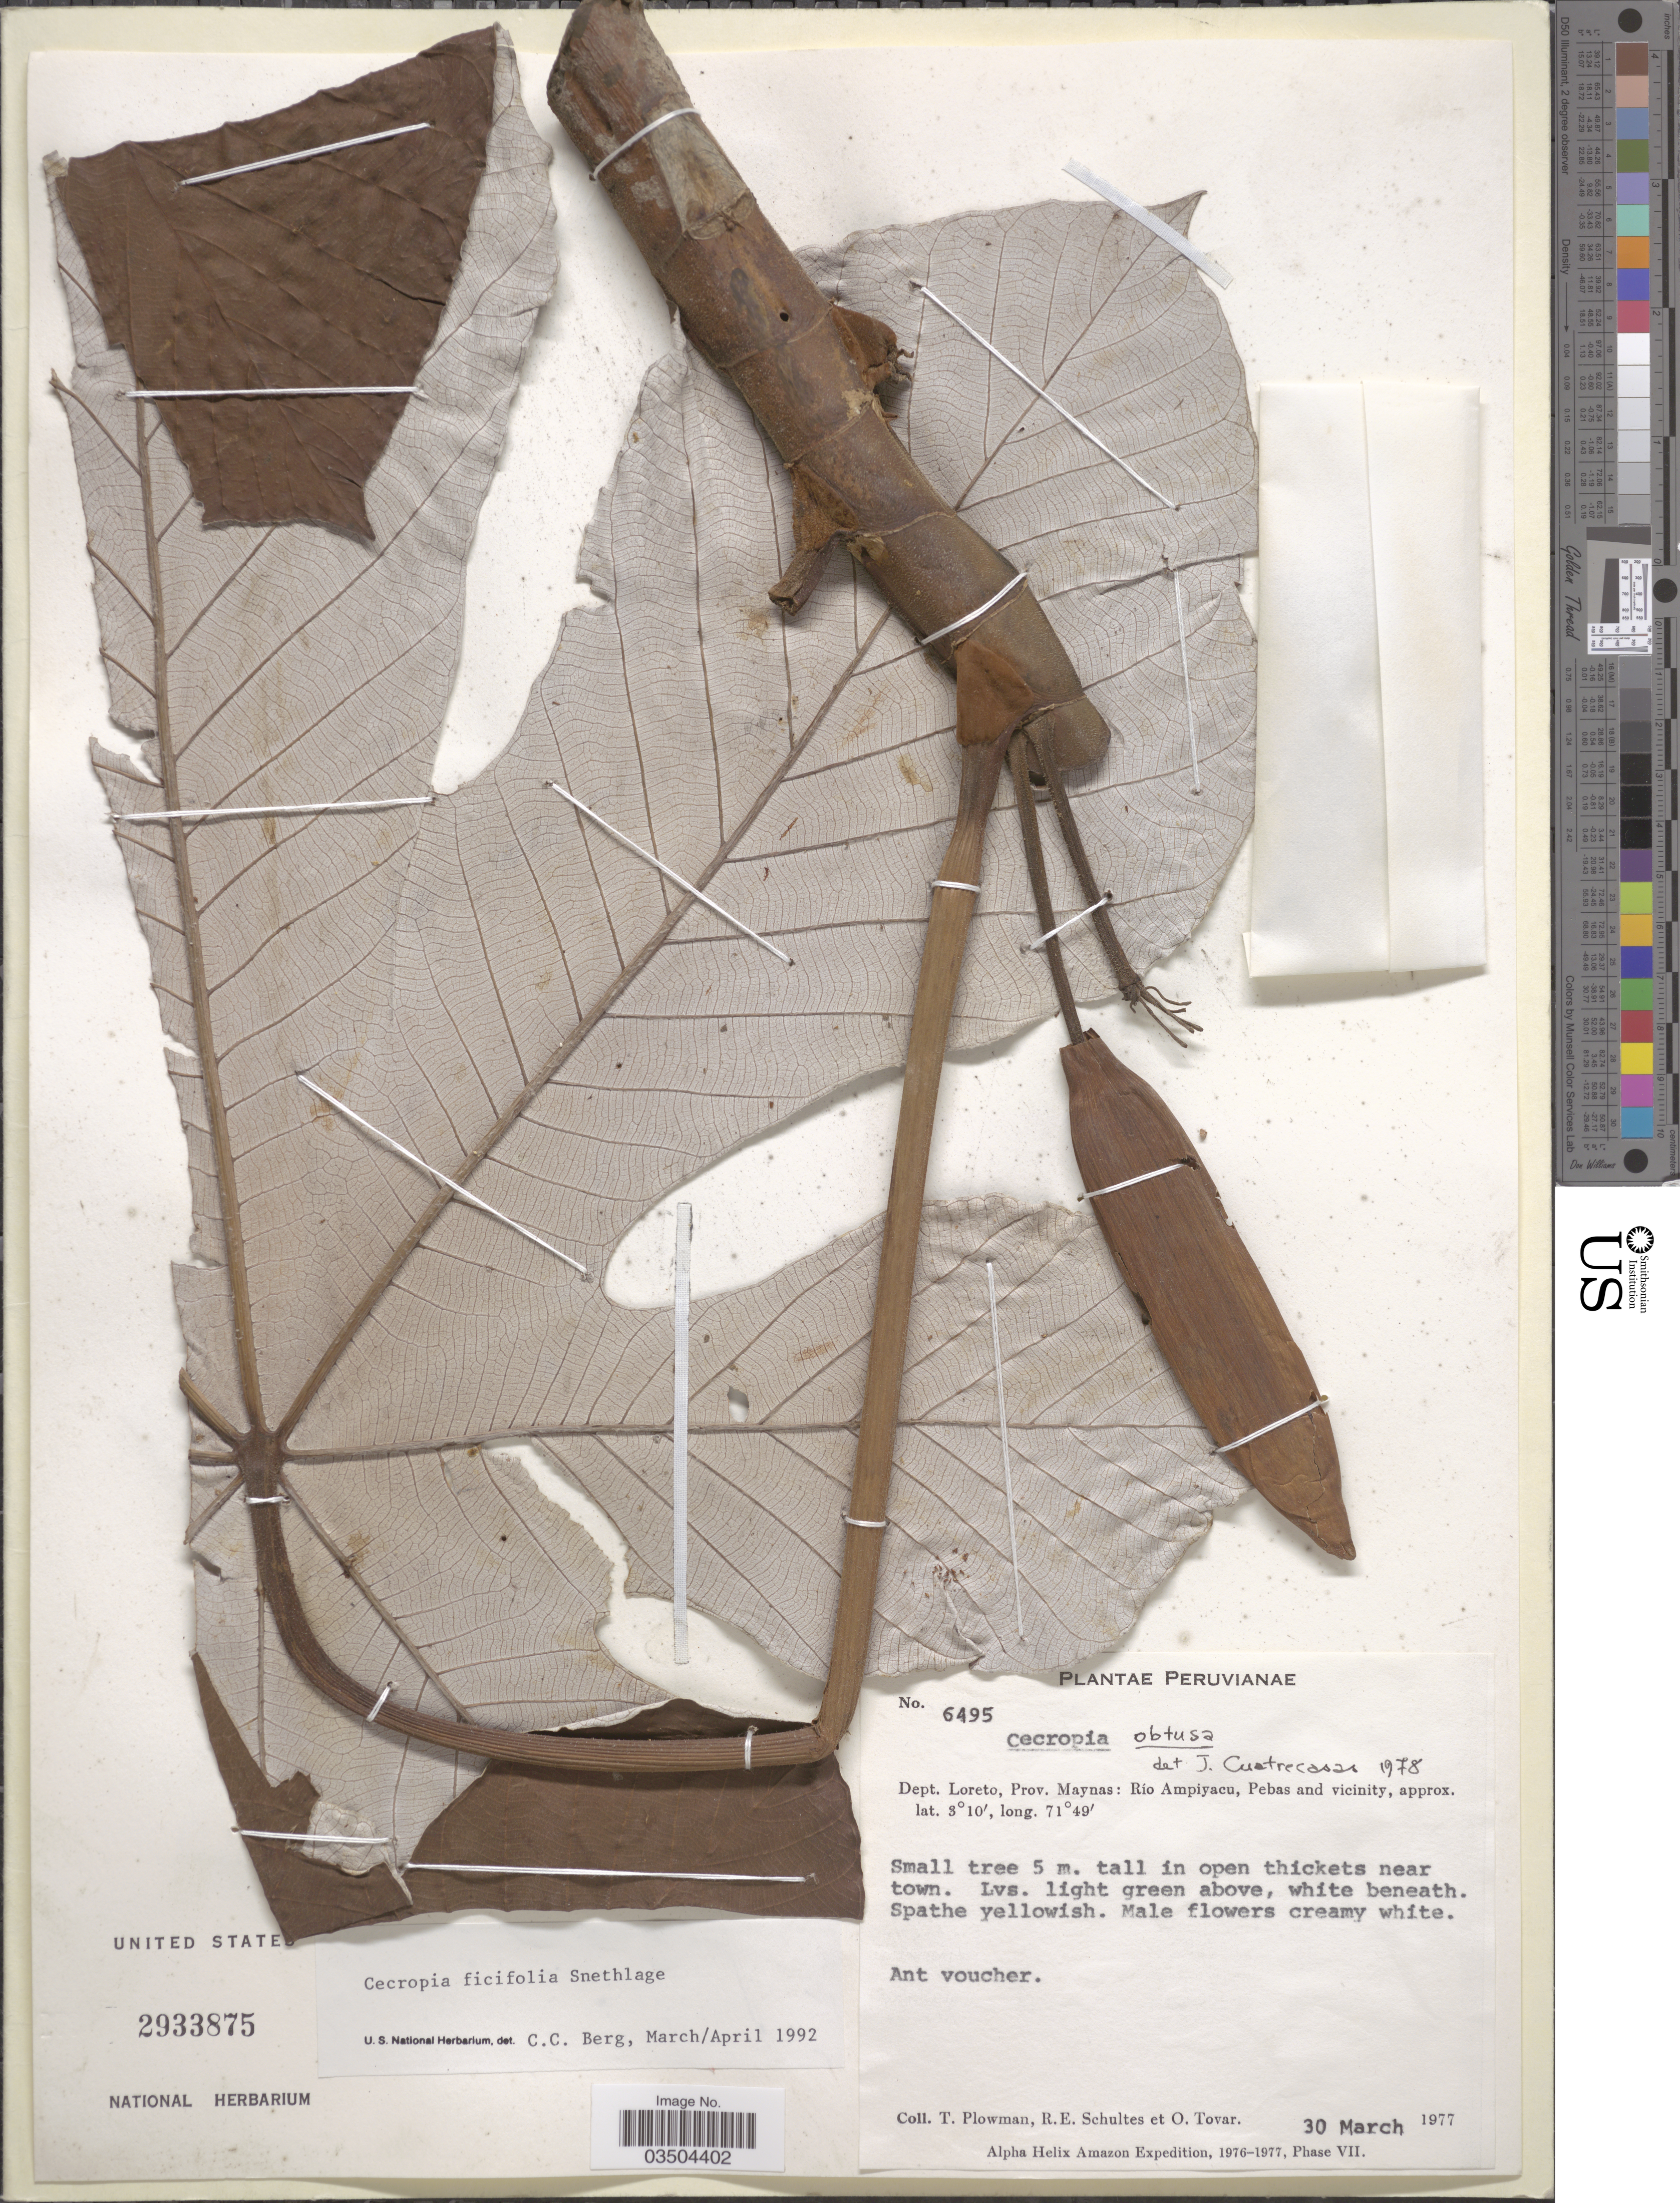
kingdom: Plantae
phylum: Tracheophyta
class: Magnoliopsida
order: Rosales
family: Urticaceae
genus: Cecropia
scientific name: Cecropia ficifolia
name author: Snethlage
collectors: T. Plowman, R. E. Schultes & Ó. Tovar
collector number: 6495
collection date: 1977-03-30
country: Peru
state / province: Loreto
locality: Dept. Loreto, Prov. Maynas: Río Ampiyacu, Pebas and vicinity.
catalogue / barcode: US 2933875